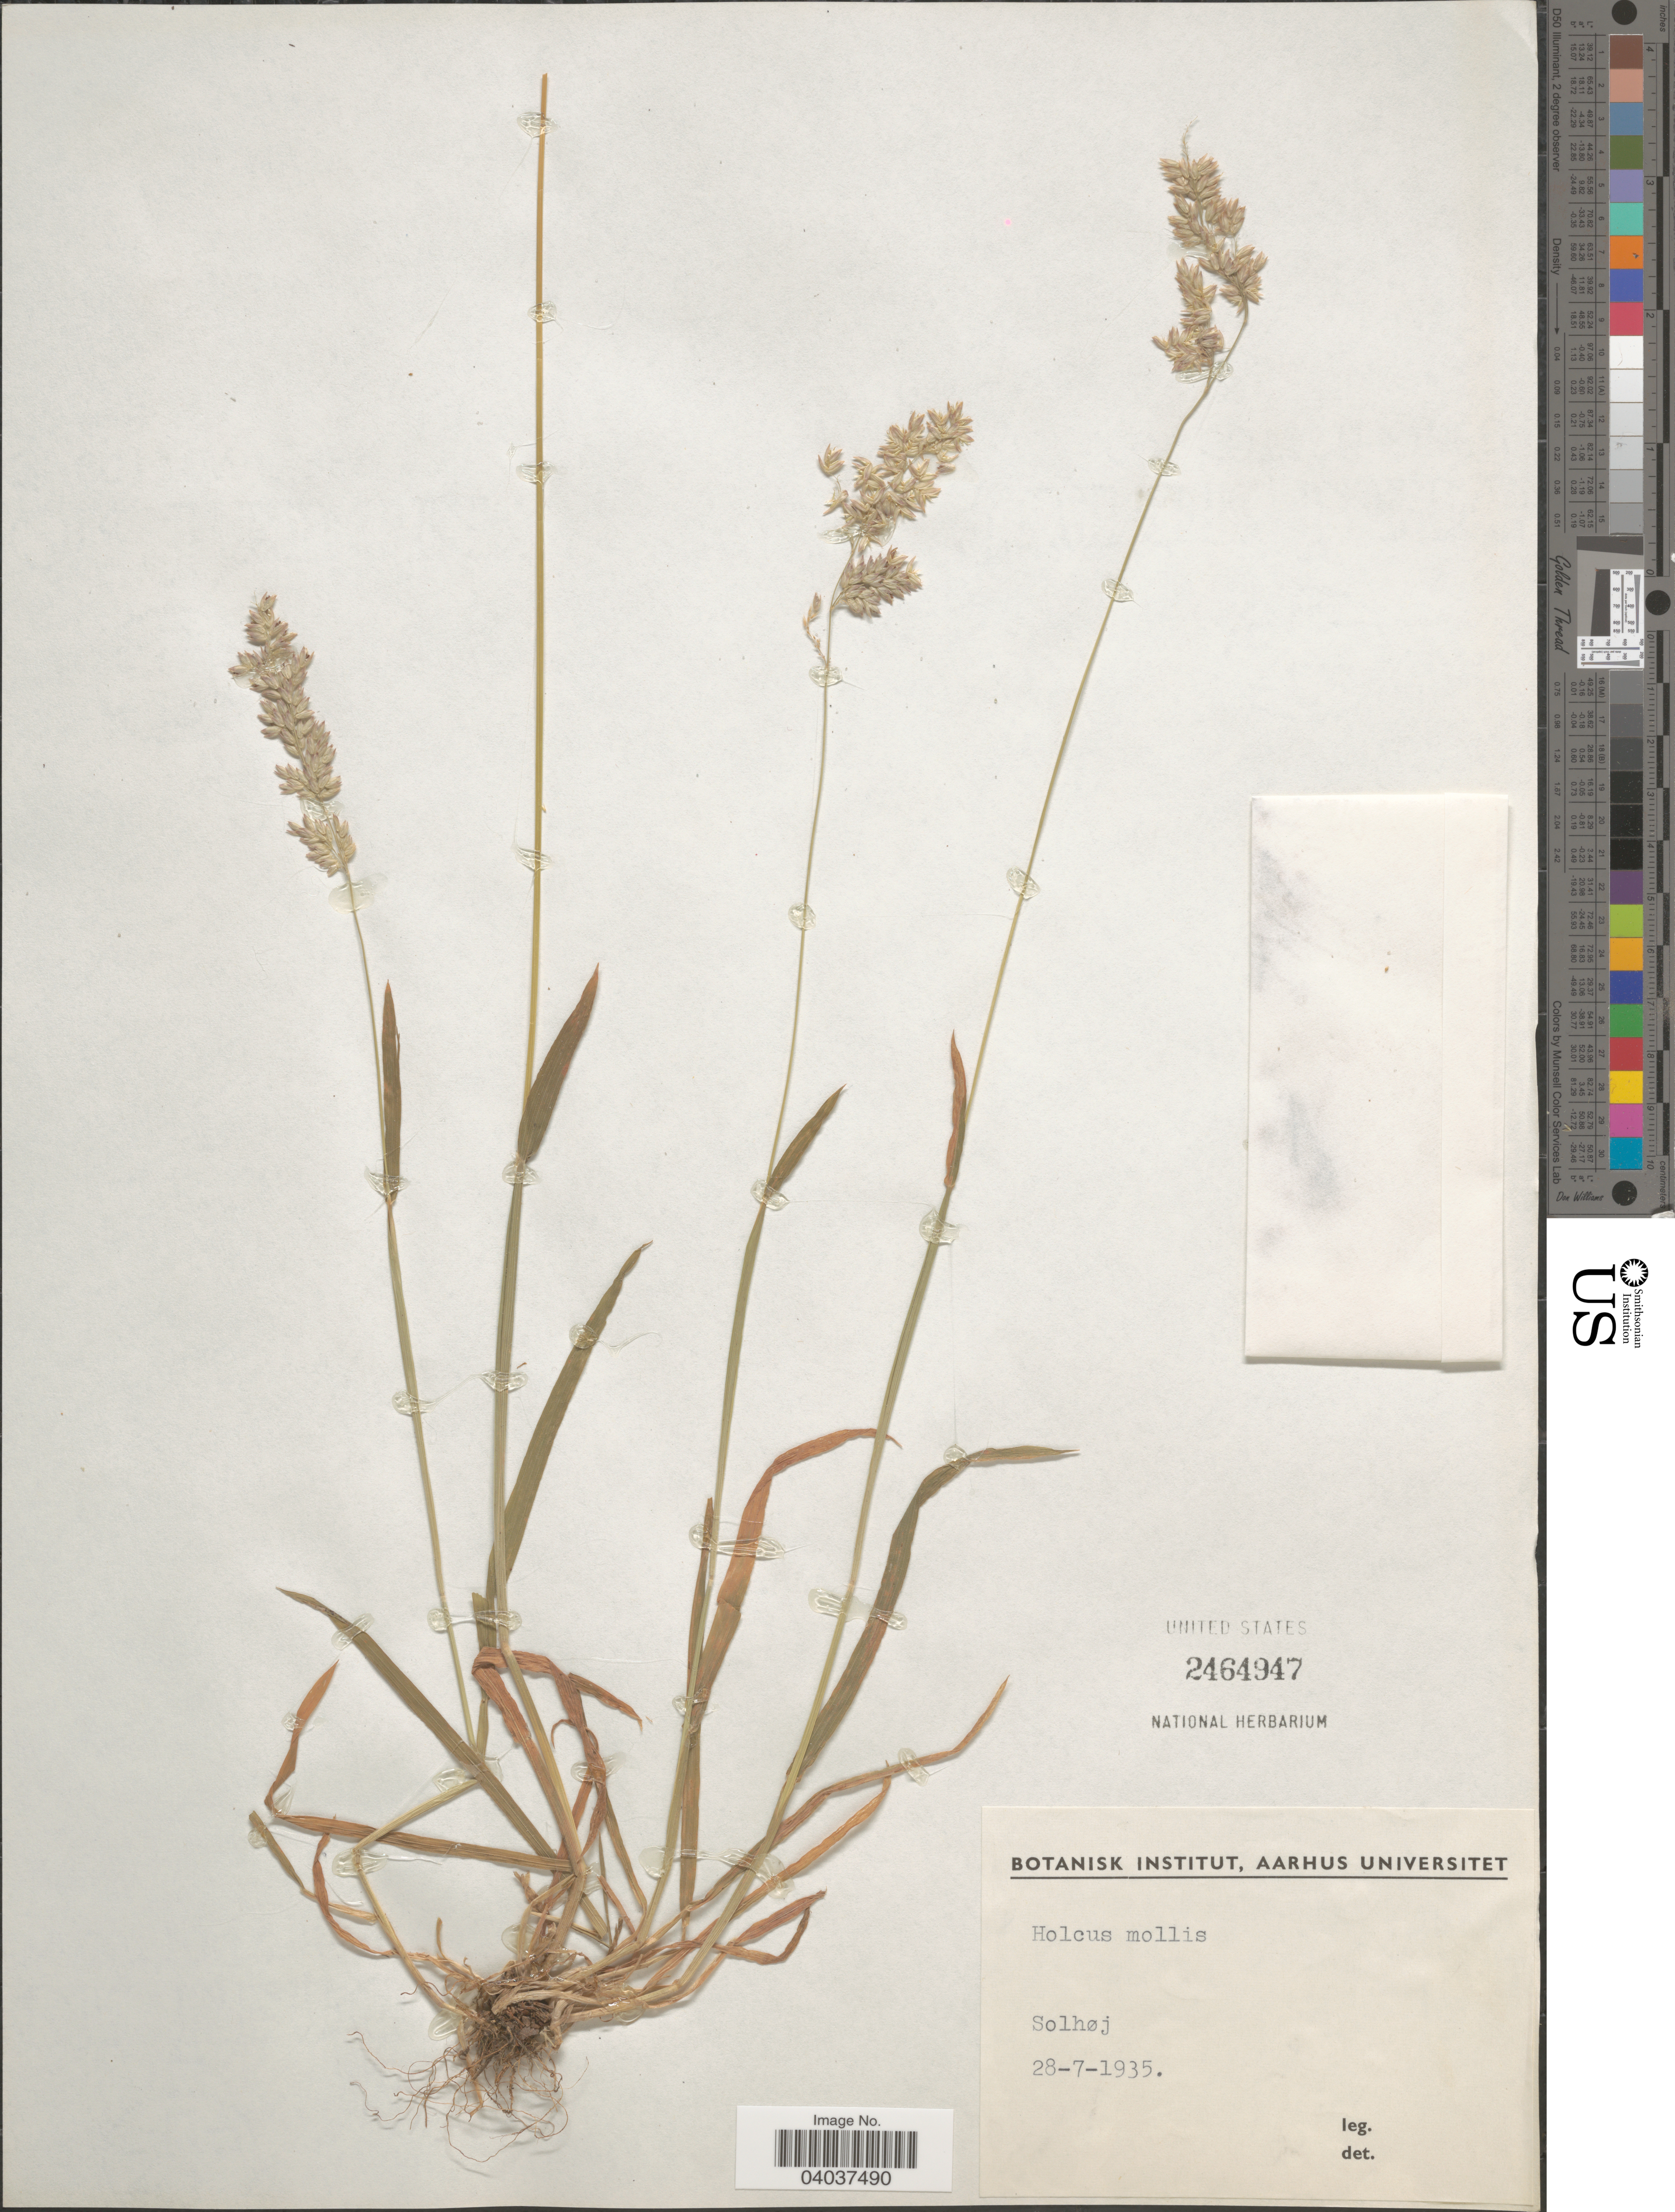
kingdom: Plantae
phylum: Tracheophyta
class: Liliopsida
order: Poales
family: Poaceae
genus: Holcus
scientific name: Holcus mollis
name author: L.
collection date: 1935-07-28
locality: Solhøj.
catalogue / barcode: US 2464947